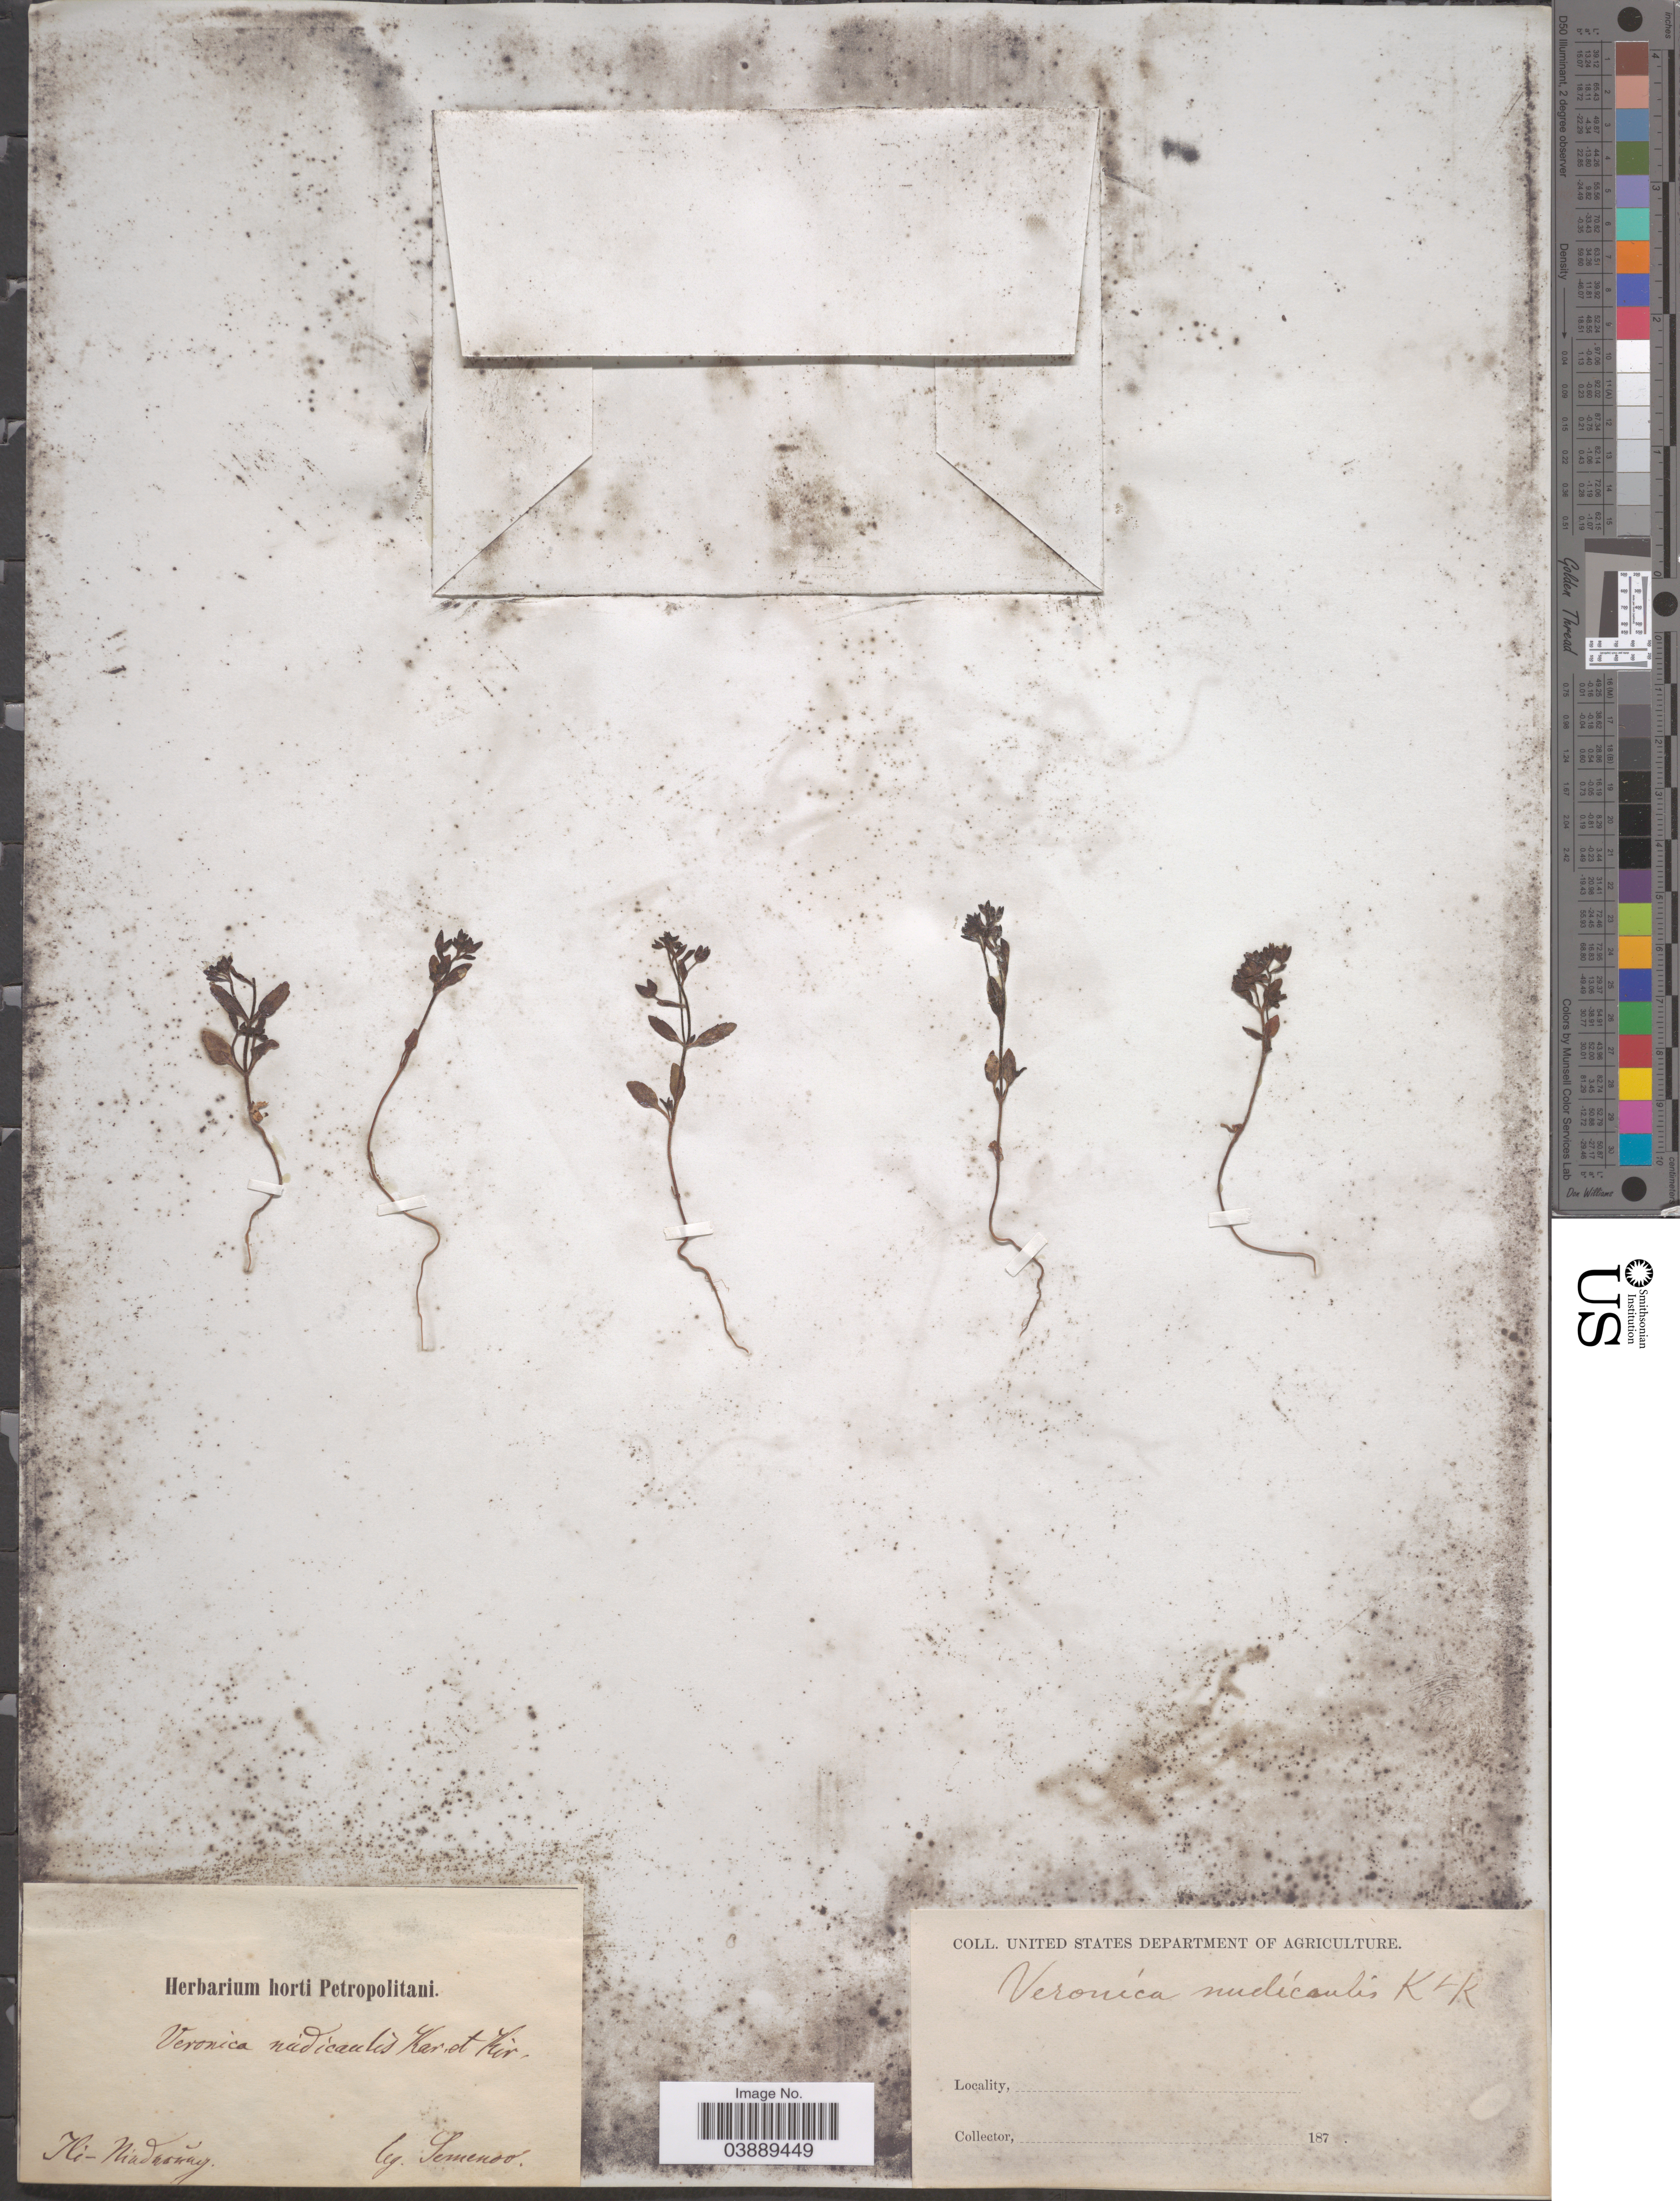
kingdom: Plantae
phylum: Tracheophyta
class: Magnoliopsida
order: Lamiales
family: Plantaginaceae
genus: Veronica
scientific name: Veronica nudicaulis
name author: Kar. & Kir.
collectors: -- Semenov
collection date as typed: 187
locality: Tli-Niadnanny. [interpreted]